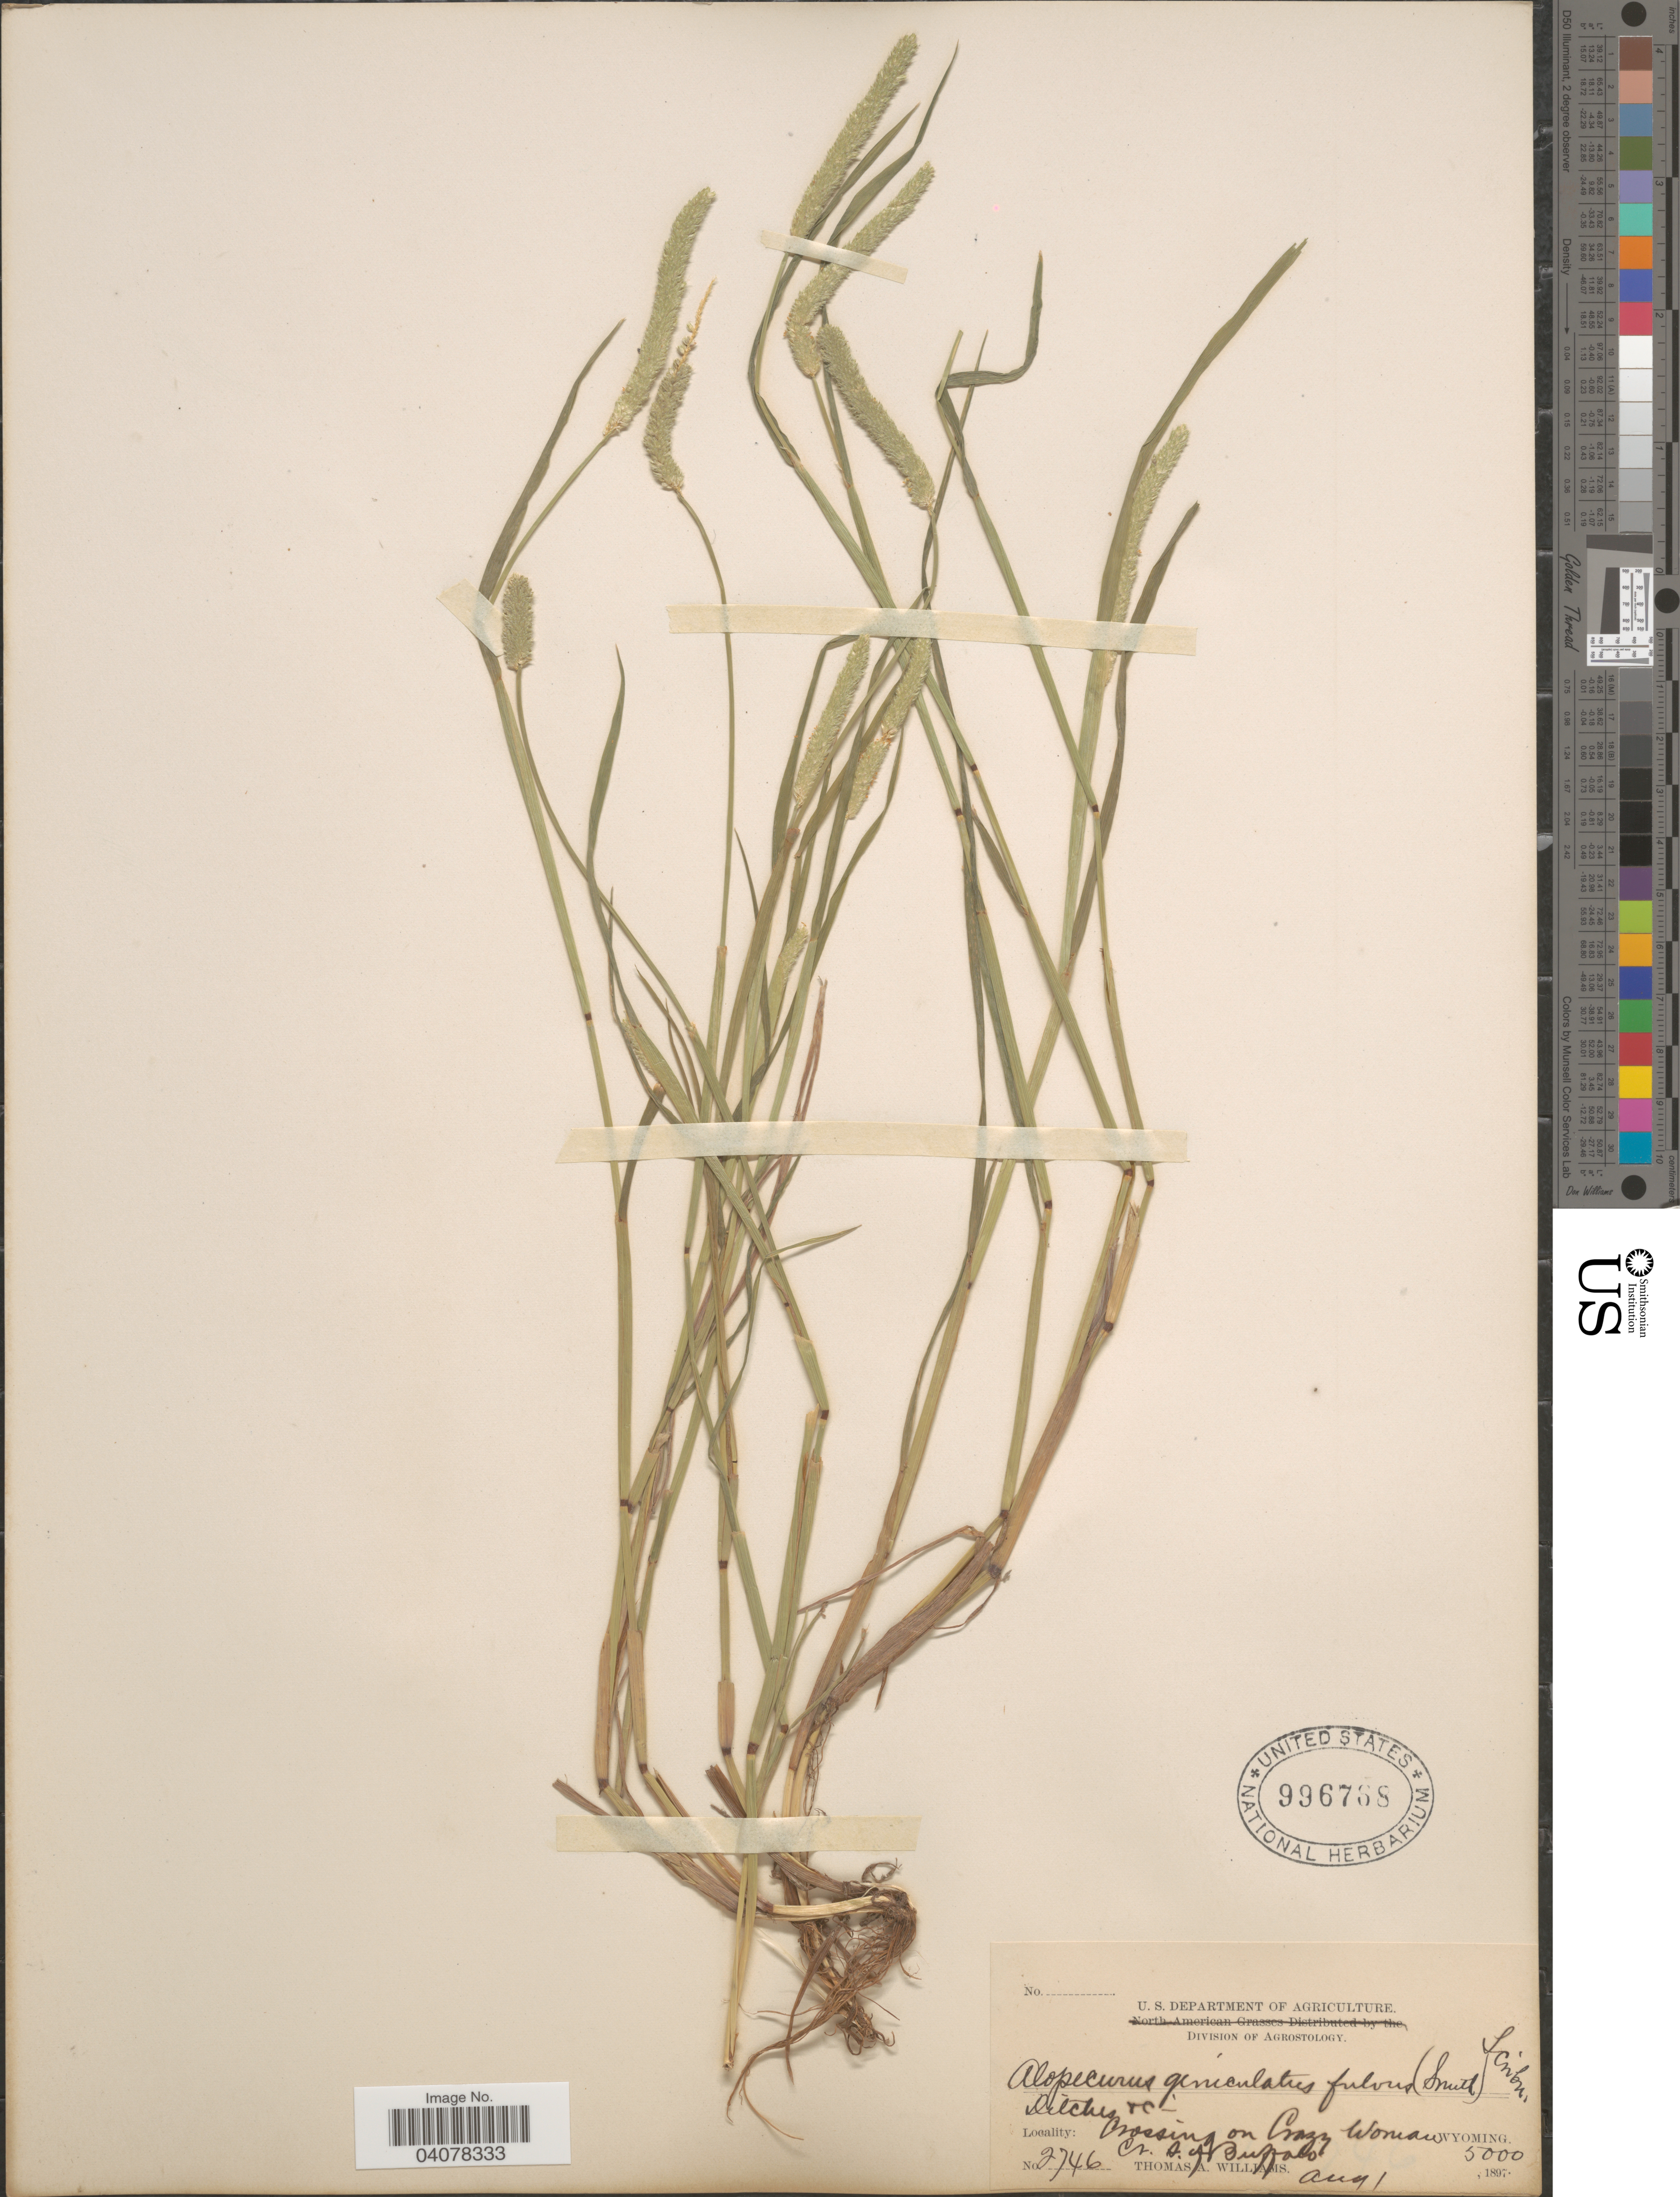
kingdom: Plantae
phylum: Tracheophyta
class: Liliopsida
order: Poales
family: Poaceae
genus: Alopecurus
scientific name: Alopecurus aequalis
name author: Sobol.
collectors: T. A. Williams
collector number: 2746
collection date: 1897-08-01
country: United States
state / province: Wyoming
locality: Crossing on Crazy Woman Cr. s. of Buffalo.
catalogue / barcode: US 996768